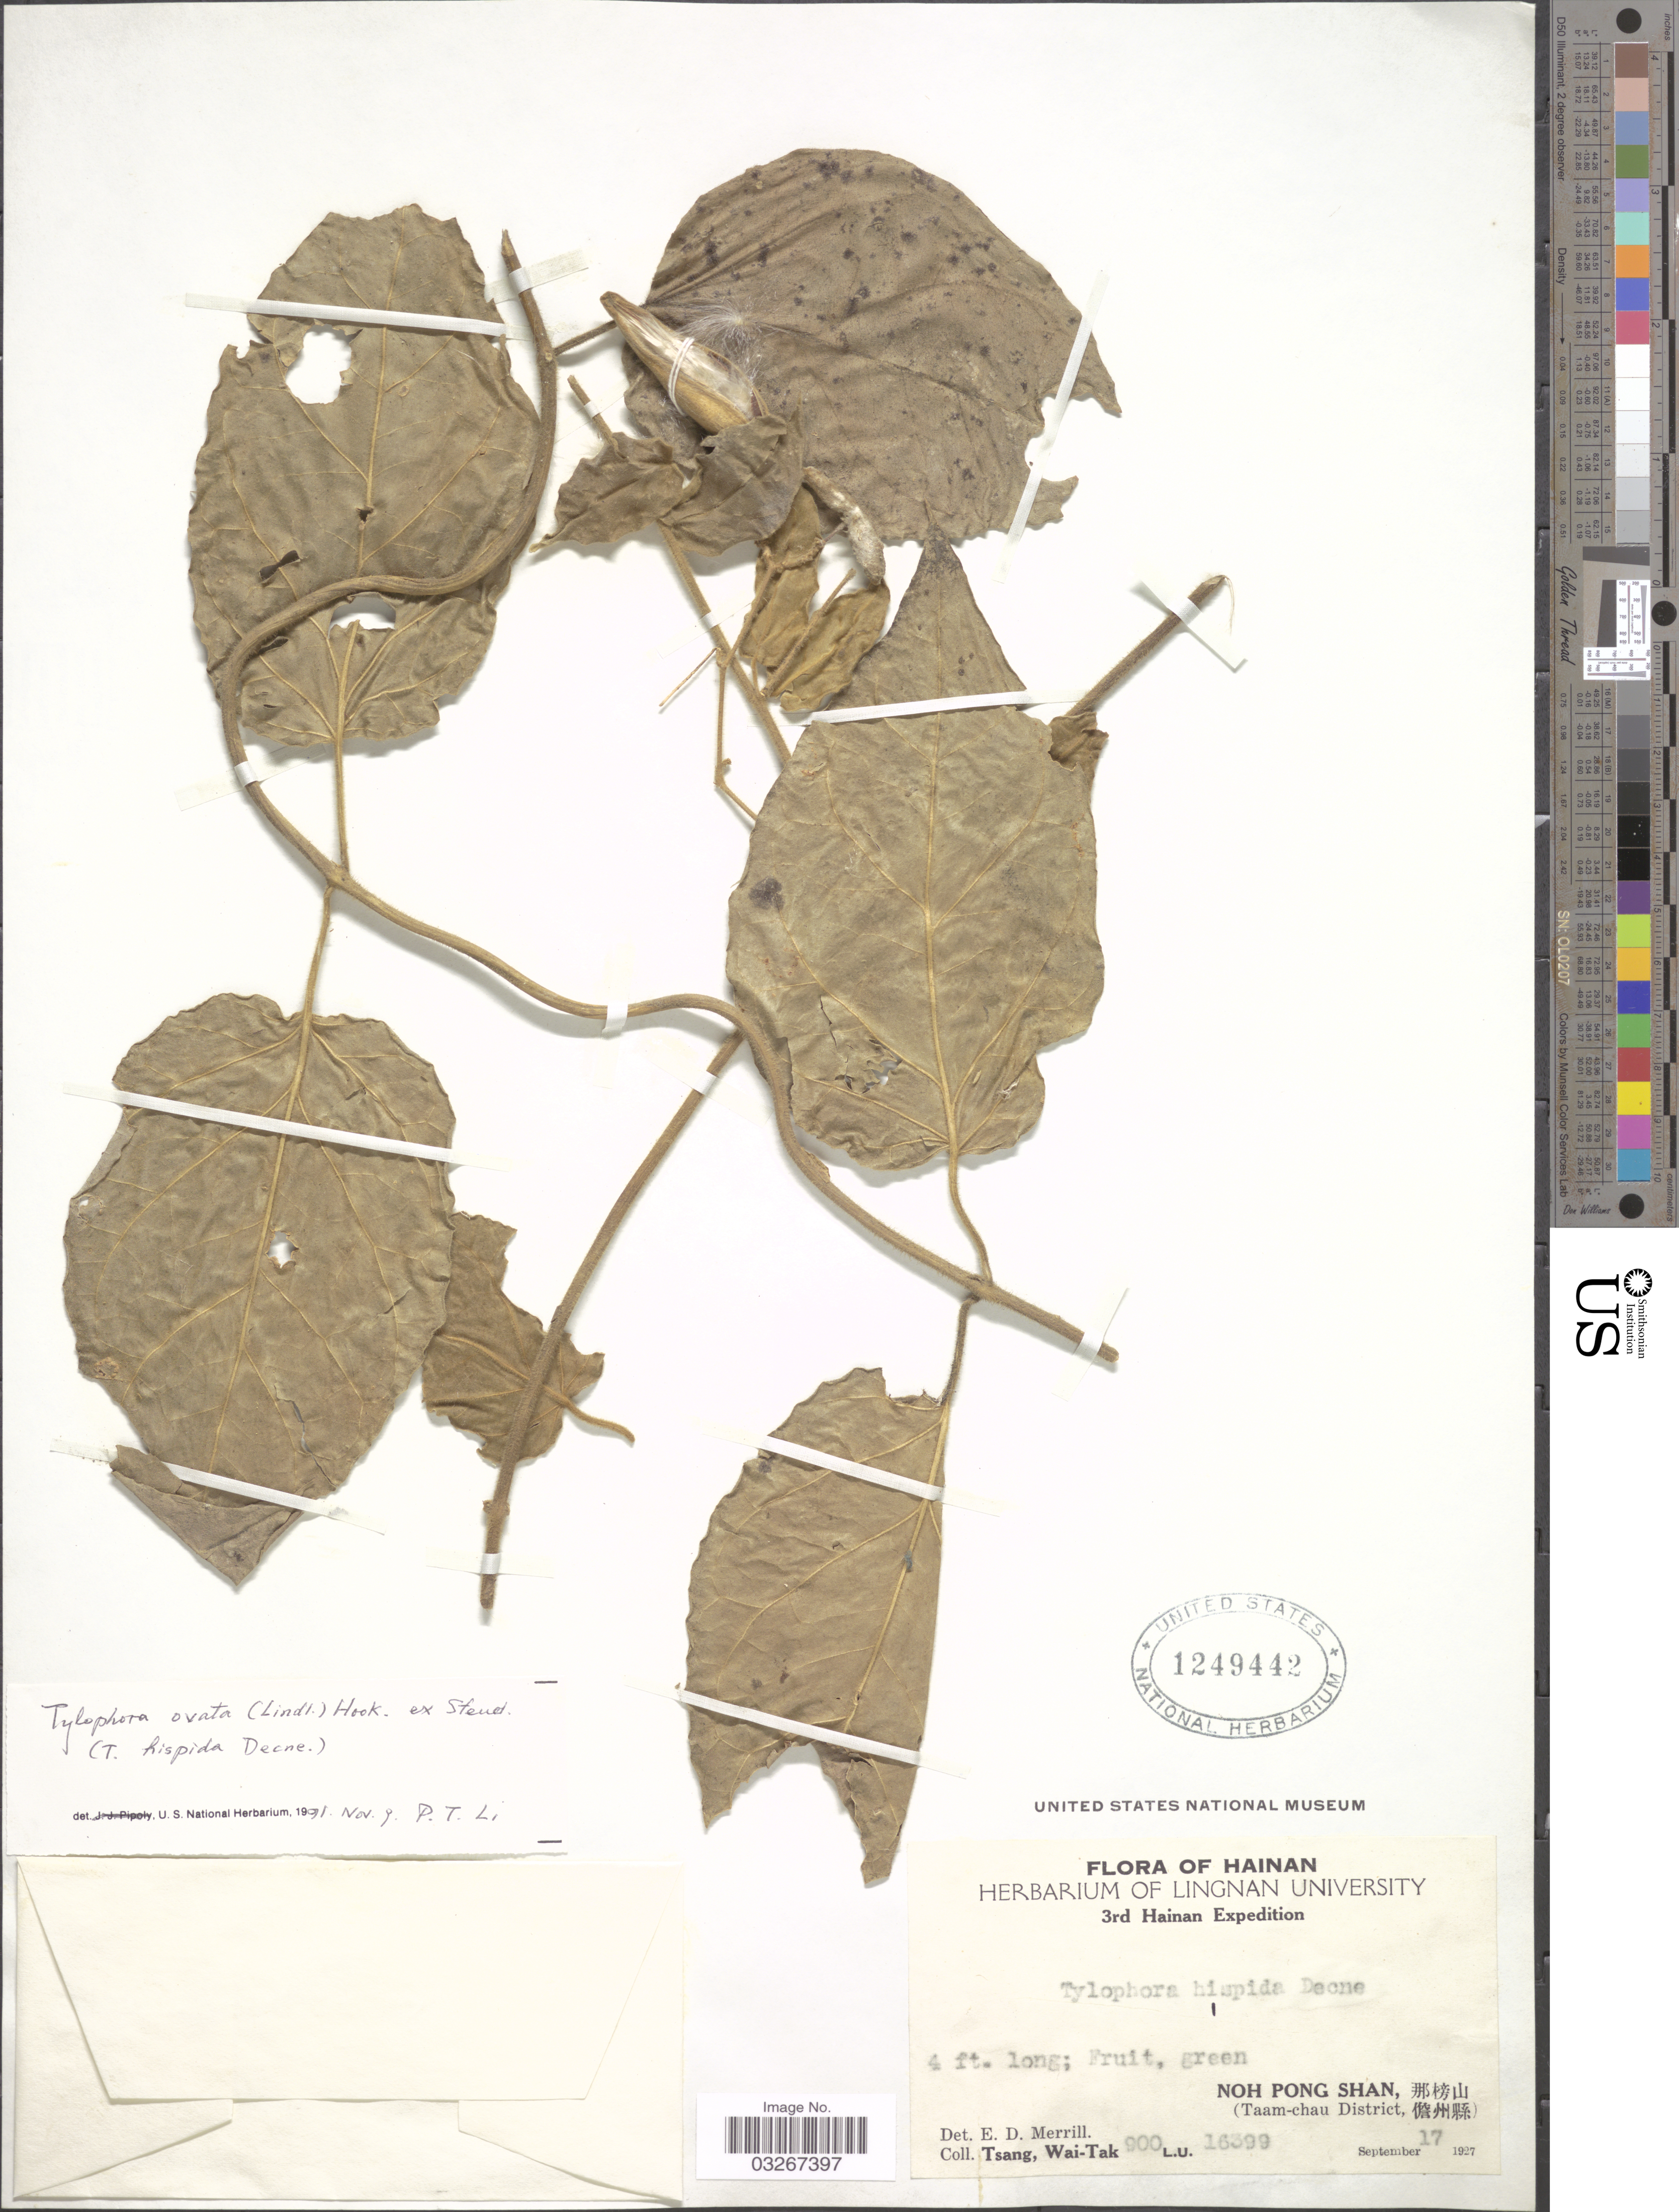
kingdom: Plantae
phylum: Tracheophyta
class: Magnoliopsida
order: Gentianales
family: Apocynaceae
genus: Tylophora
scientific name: Tylophora ovata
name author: Hook. ex Steud.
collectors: W. T. Tsang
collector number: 900 L.U. 16399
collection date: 1927-09-17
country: China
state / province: Hainan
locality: Noh Pong Shan, X. (Taam-chau District, X).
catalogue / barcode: US 1249442